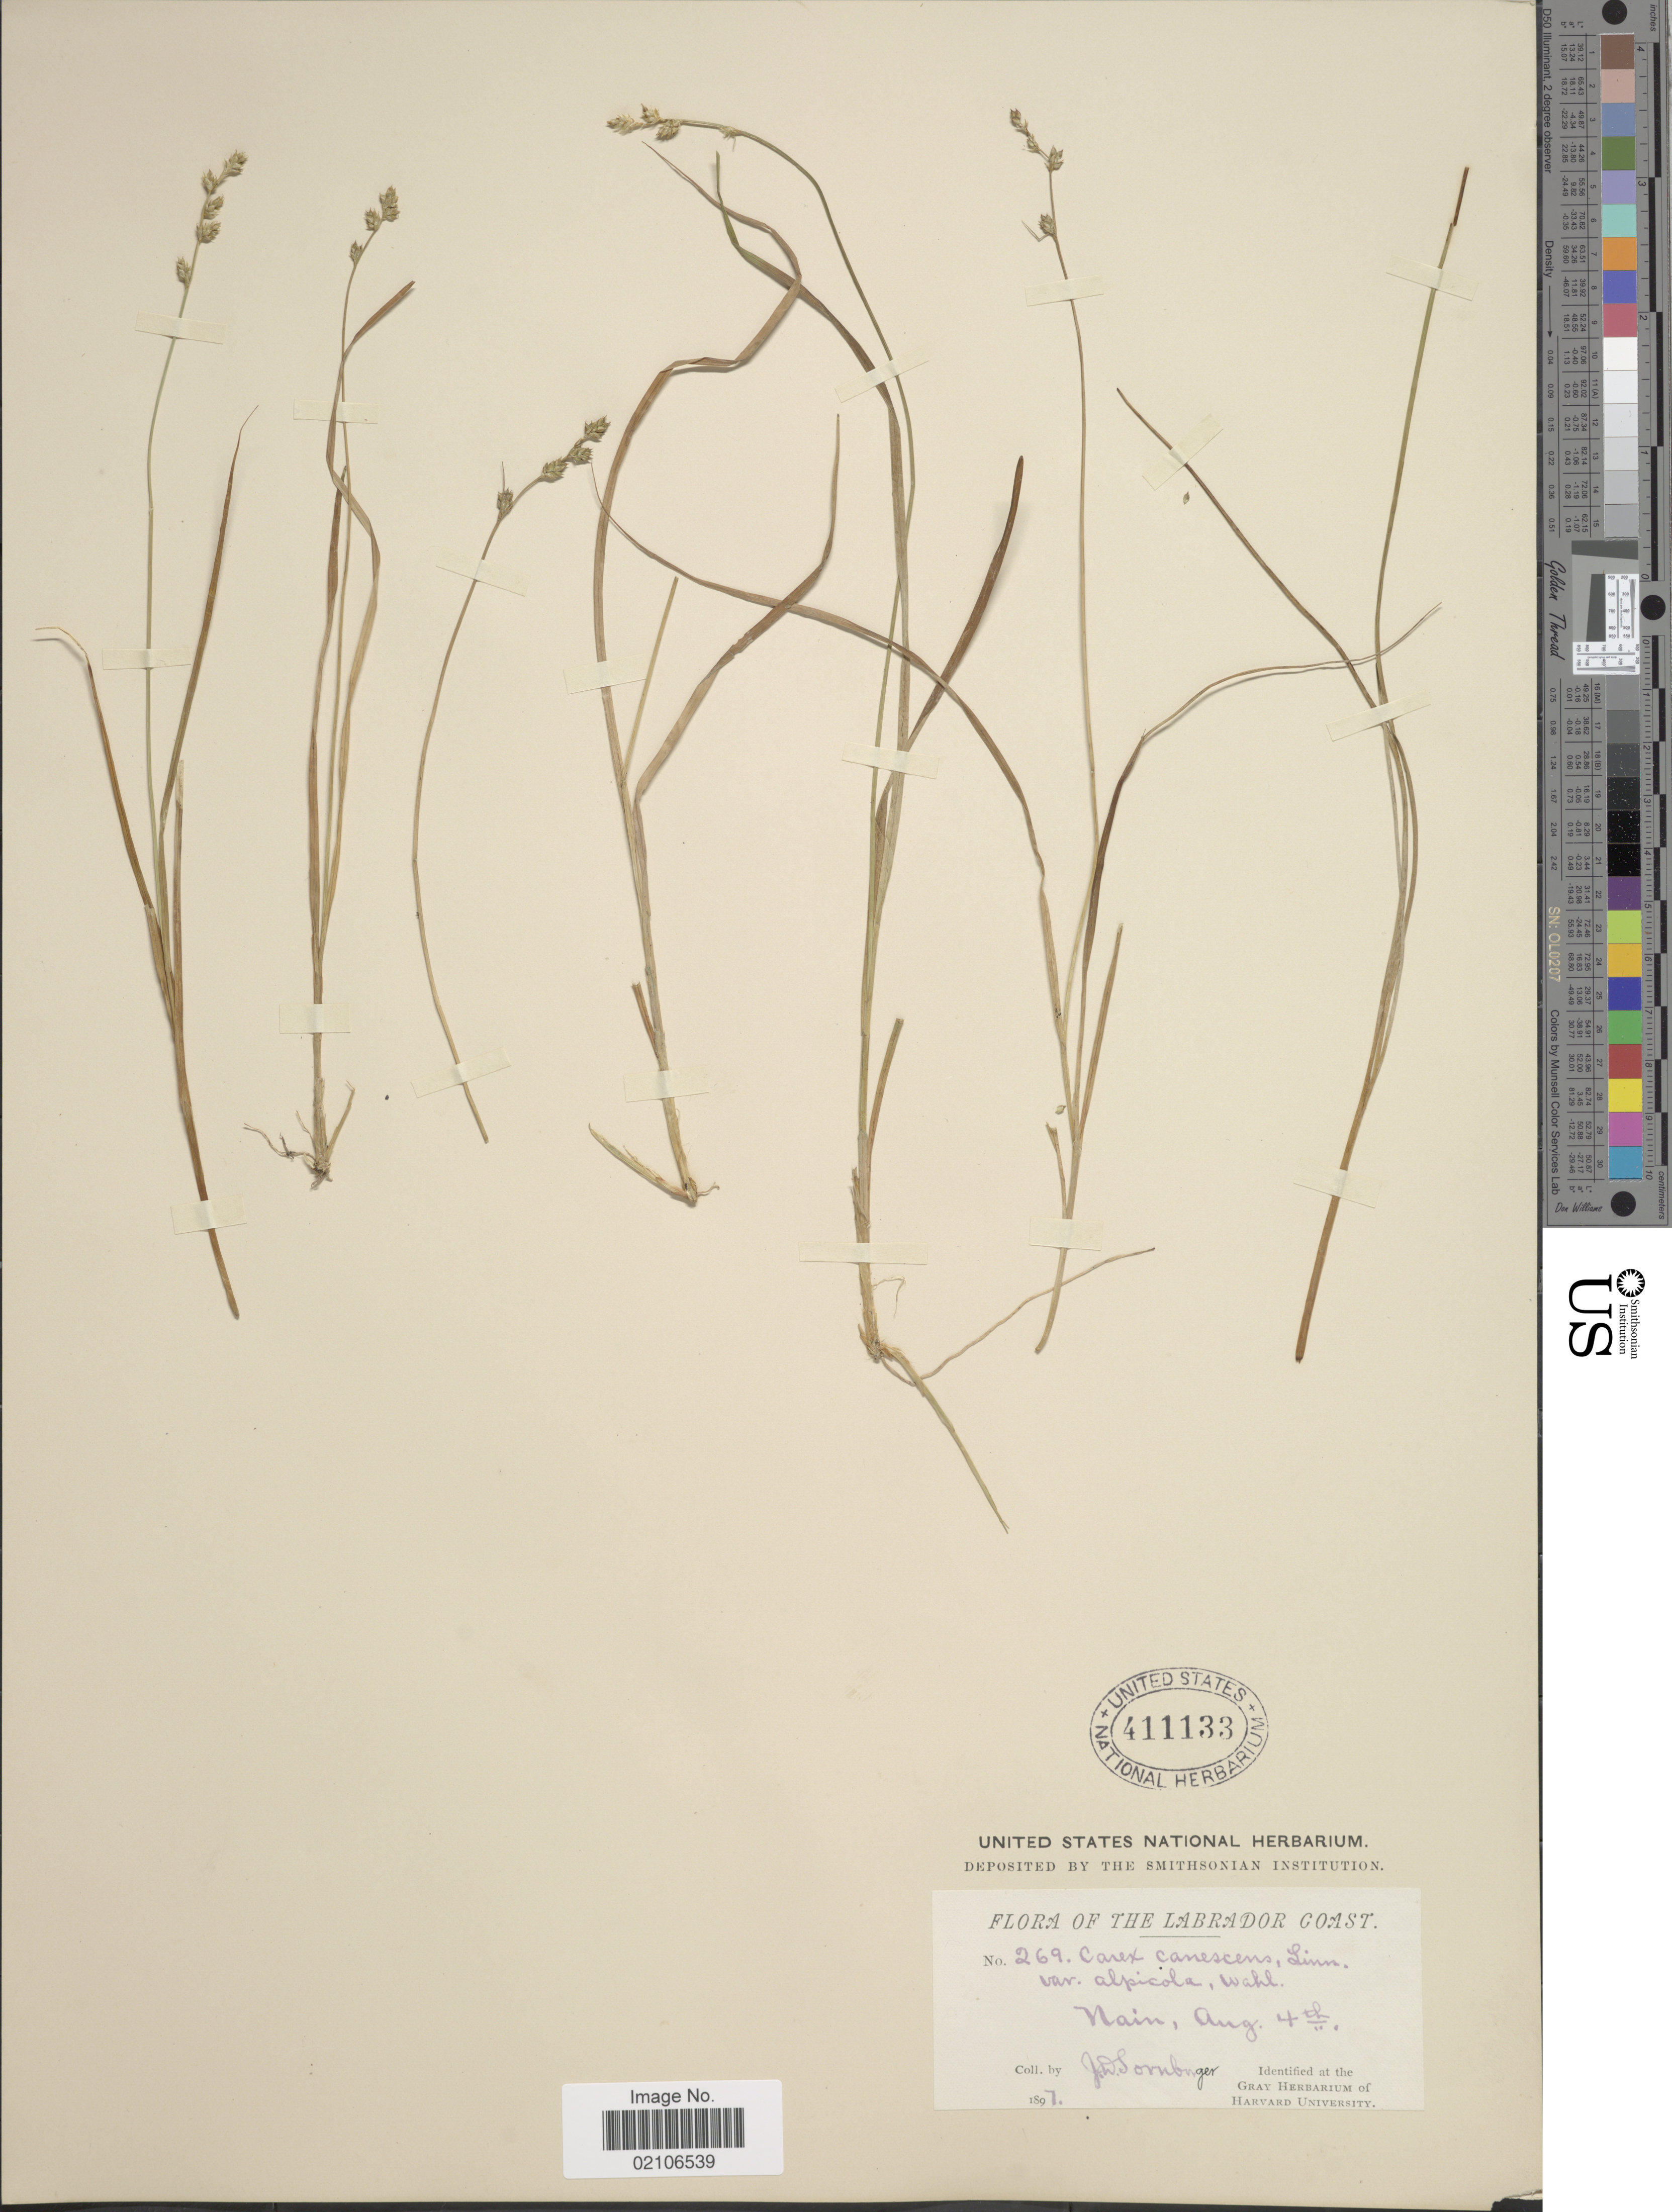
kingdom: Plantae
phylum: Tracheophyta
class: Liliopsida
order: Poales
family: Cyperaceae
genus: Carex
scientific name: Carex brunnescens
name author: (Pers.) Poir.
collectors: J. Sornborger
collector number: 269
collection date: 1897-08-04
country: Canada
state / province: Newfoundland and Labrador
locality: Labrador Coast, Nain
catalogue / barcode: US 411133